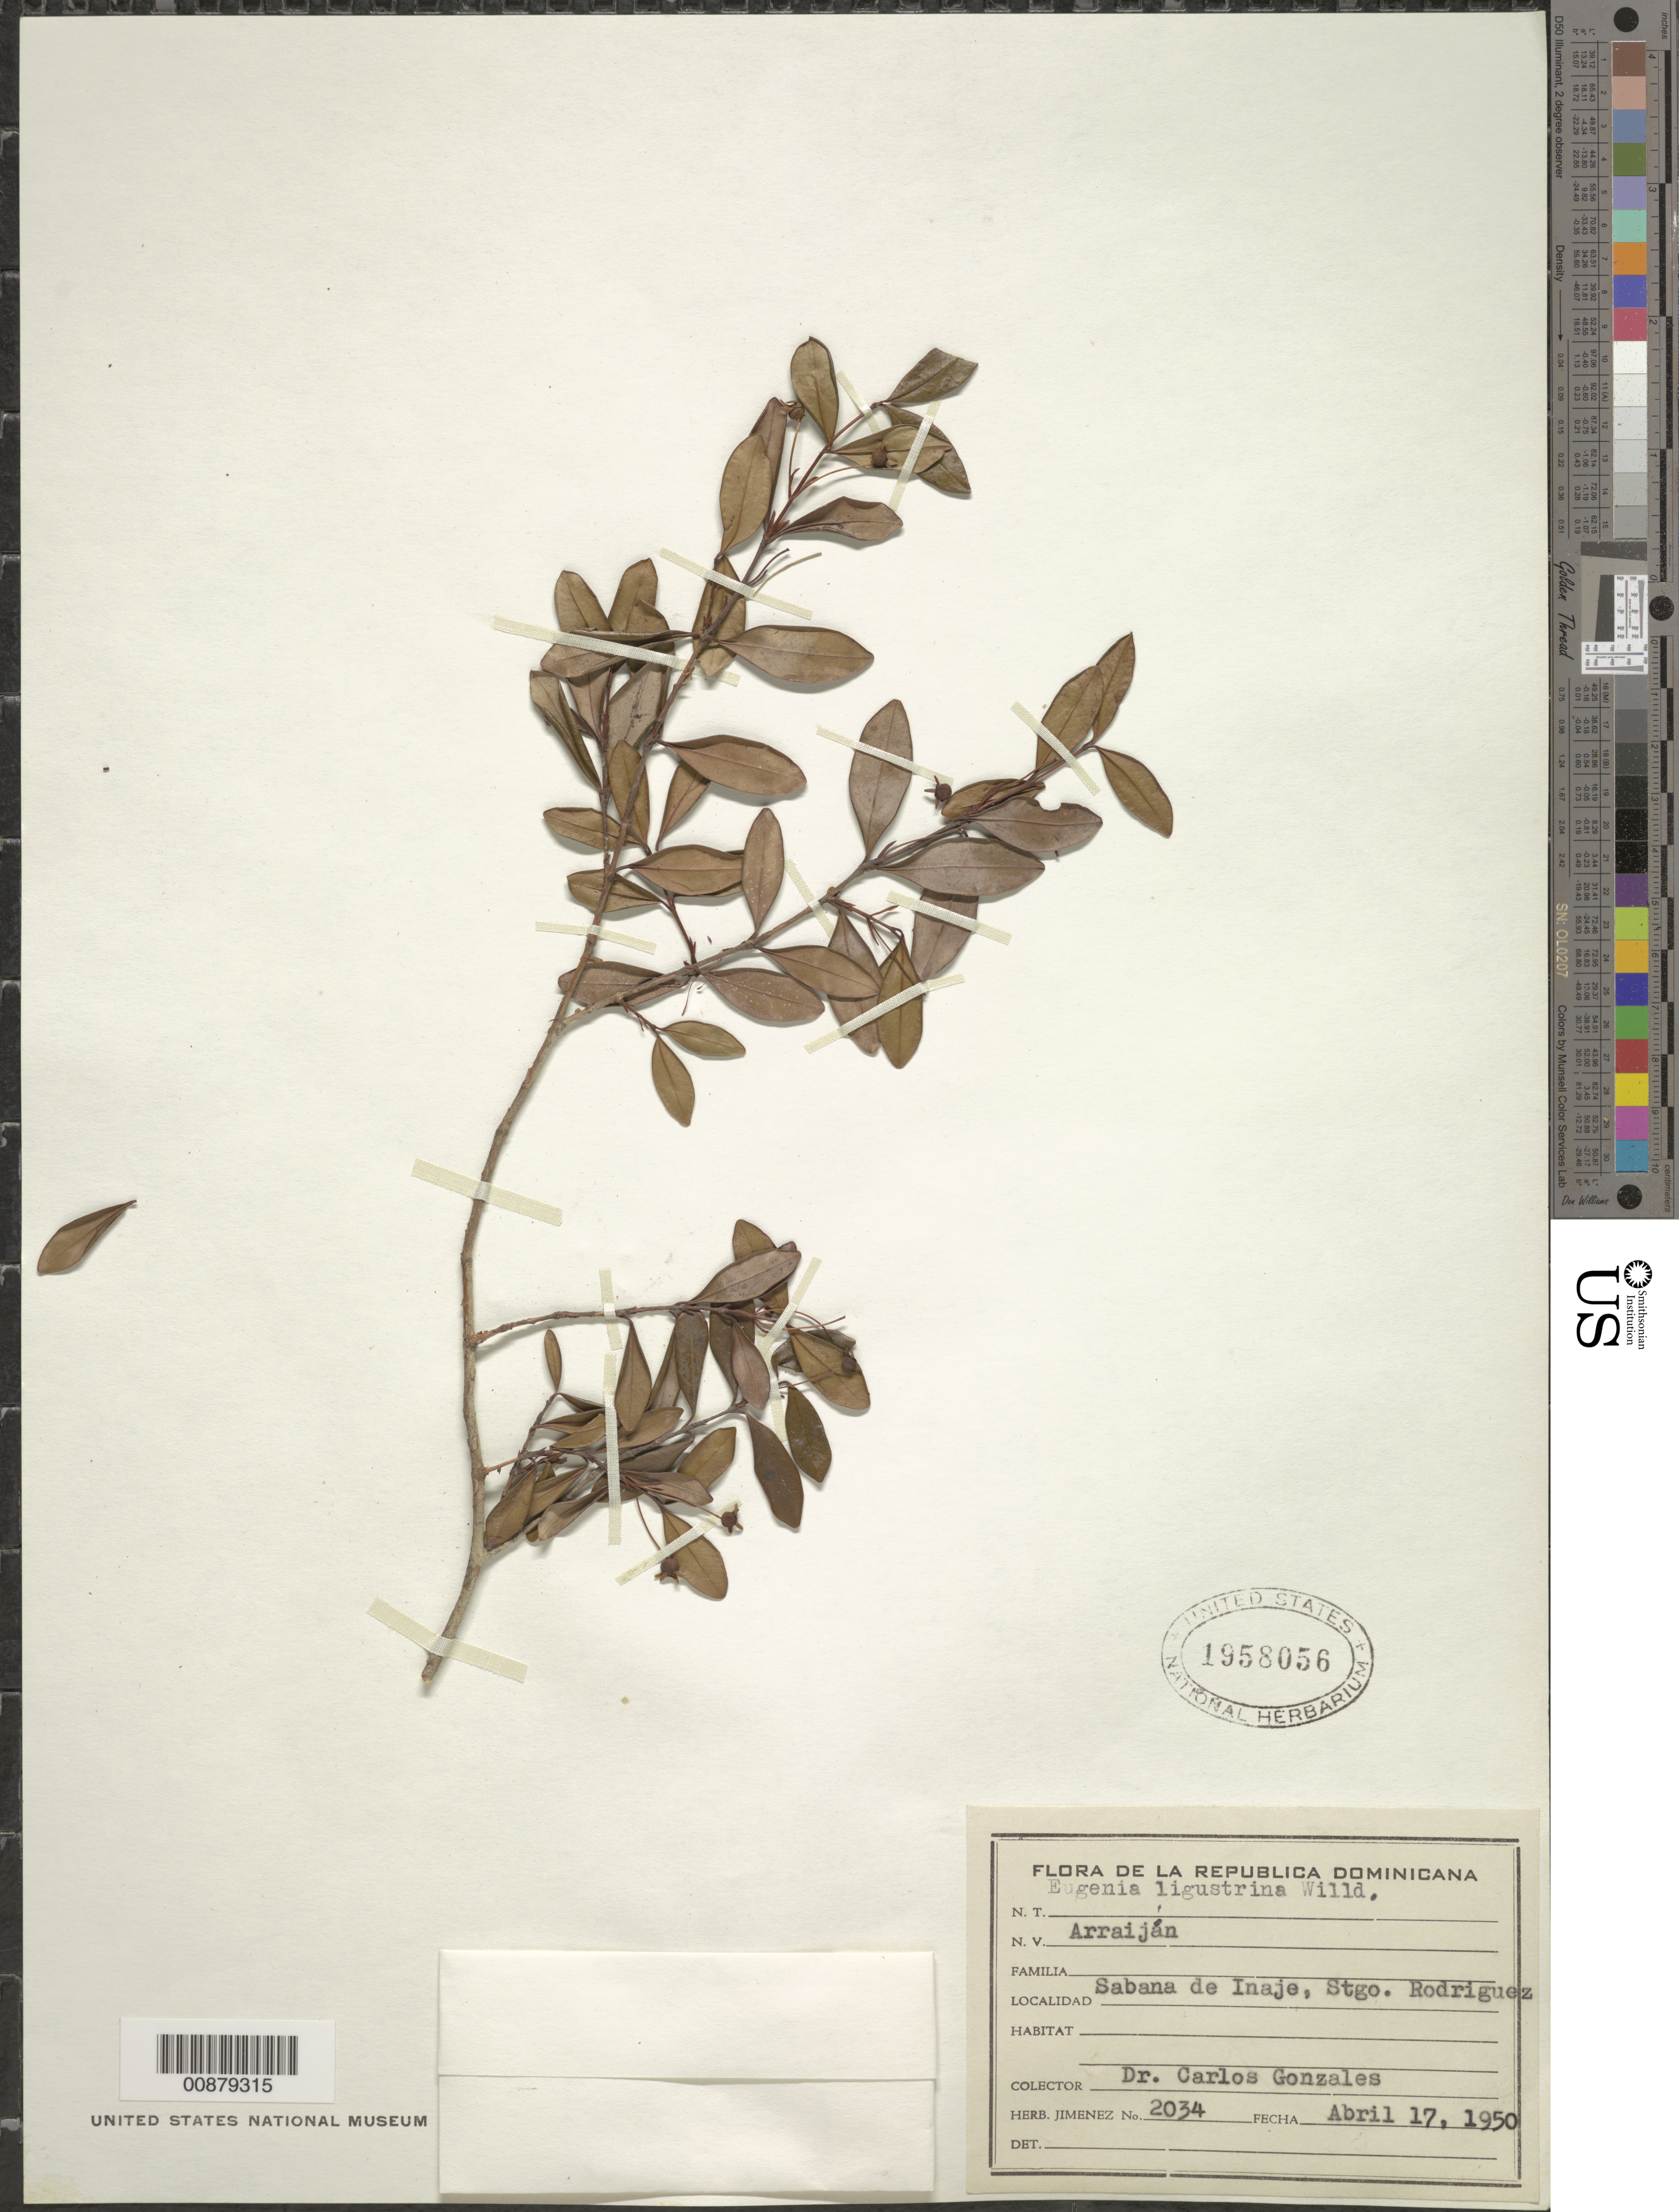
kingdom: Plantae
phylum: Tracheophyta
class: Magnoliopsida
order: Myrtales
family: Myrtaceae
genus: Eugenia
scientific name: Eugenia ligustrina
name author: (Sw.) Willd.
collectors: C. Gonzalez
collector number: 2034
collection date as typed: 17 Apr 1950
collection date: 1950-04-17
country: Dominican Republic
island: Hispaniola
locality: Sabana de Inaje, Stgo. Rodriguez.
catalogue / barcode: US 1958056